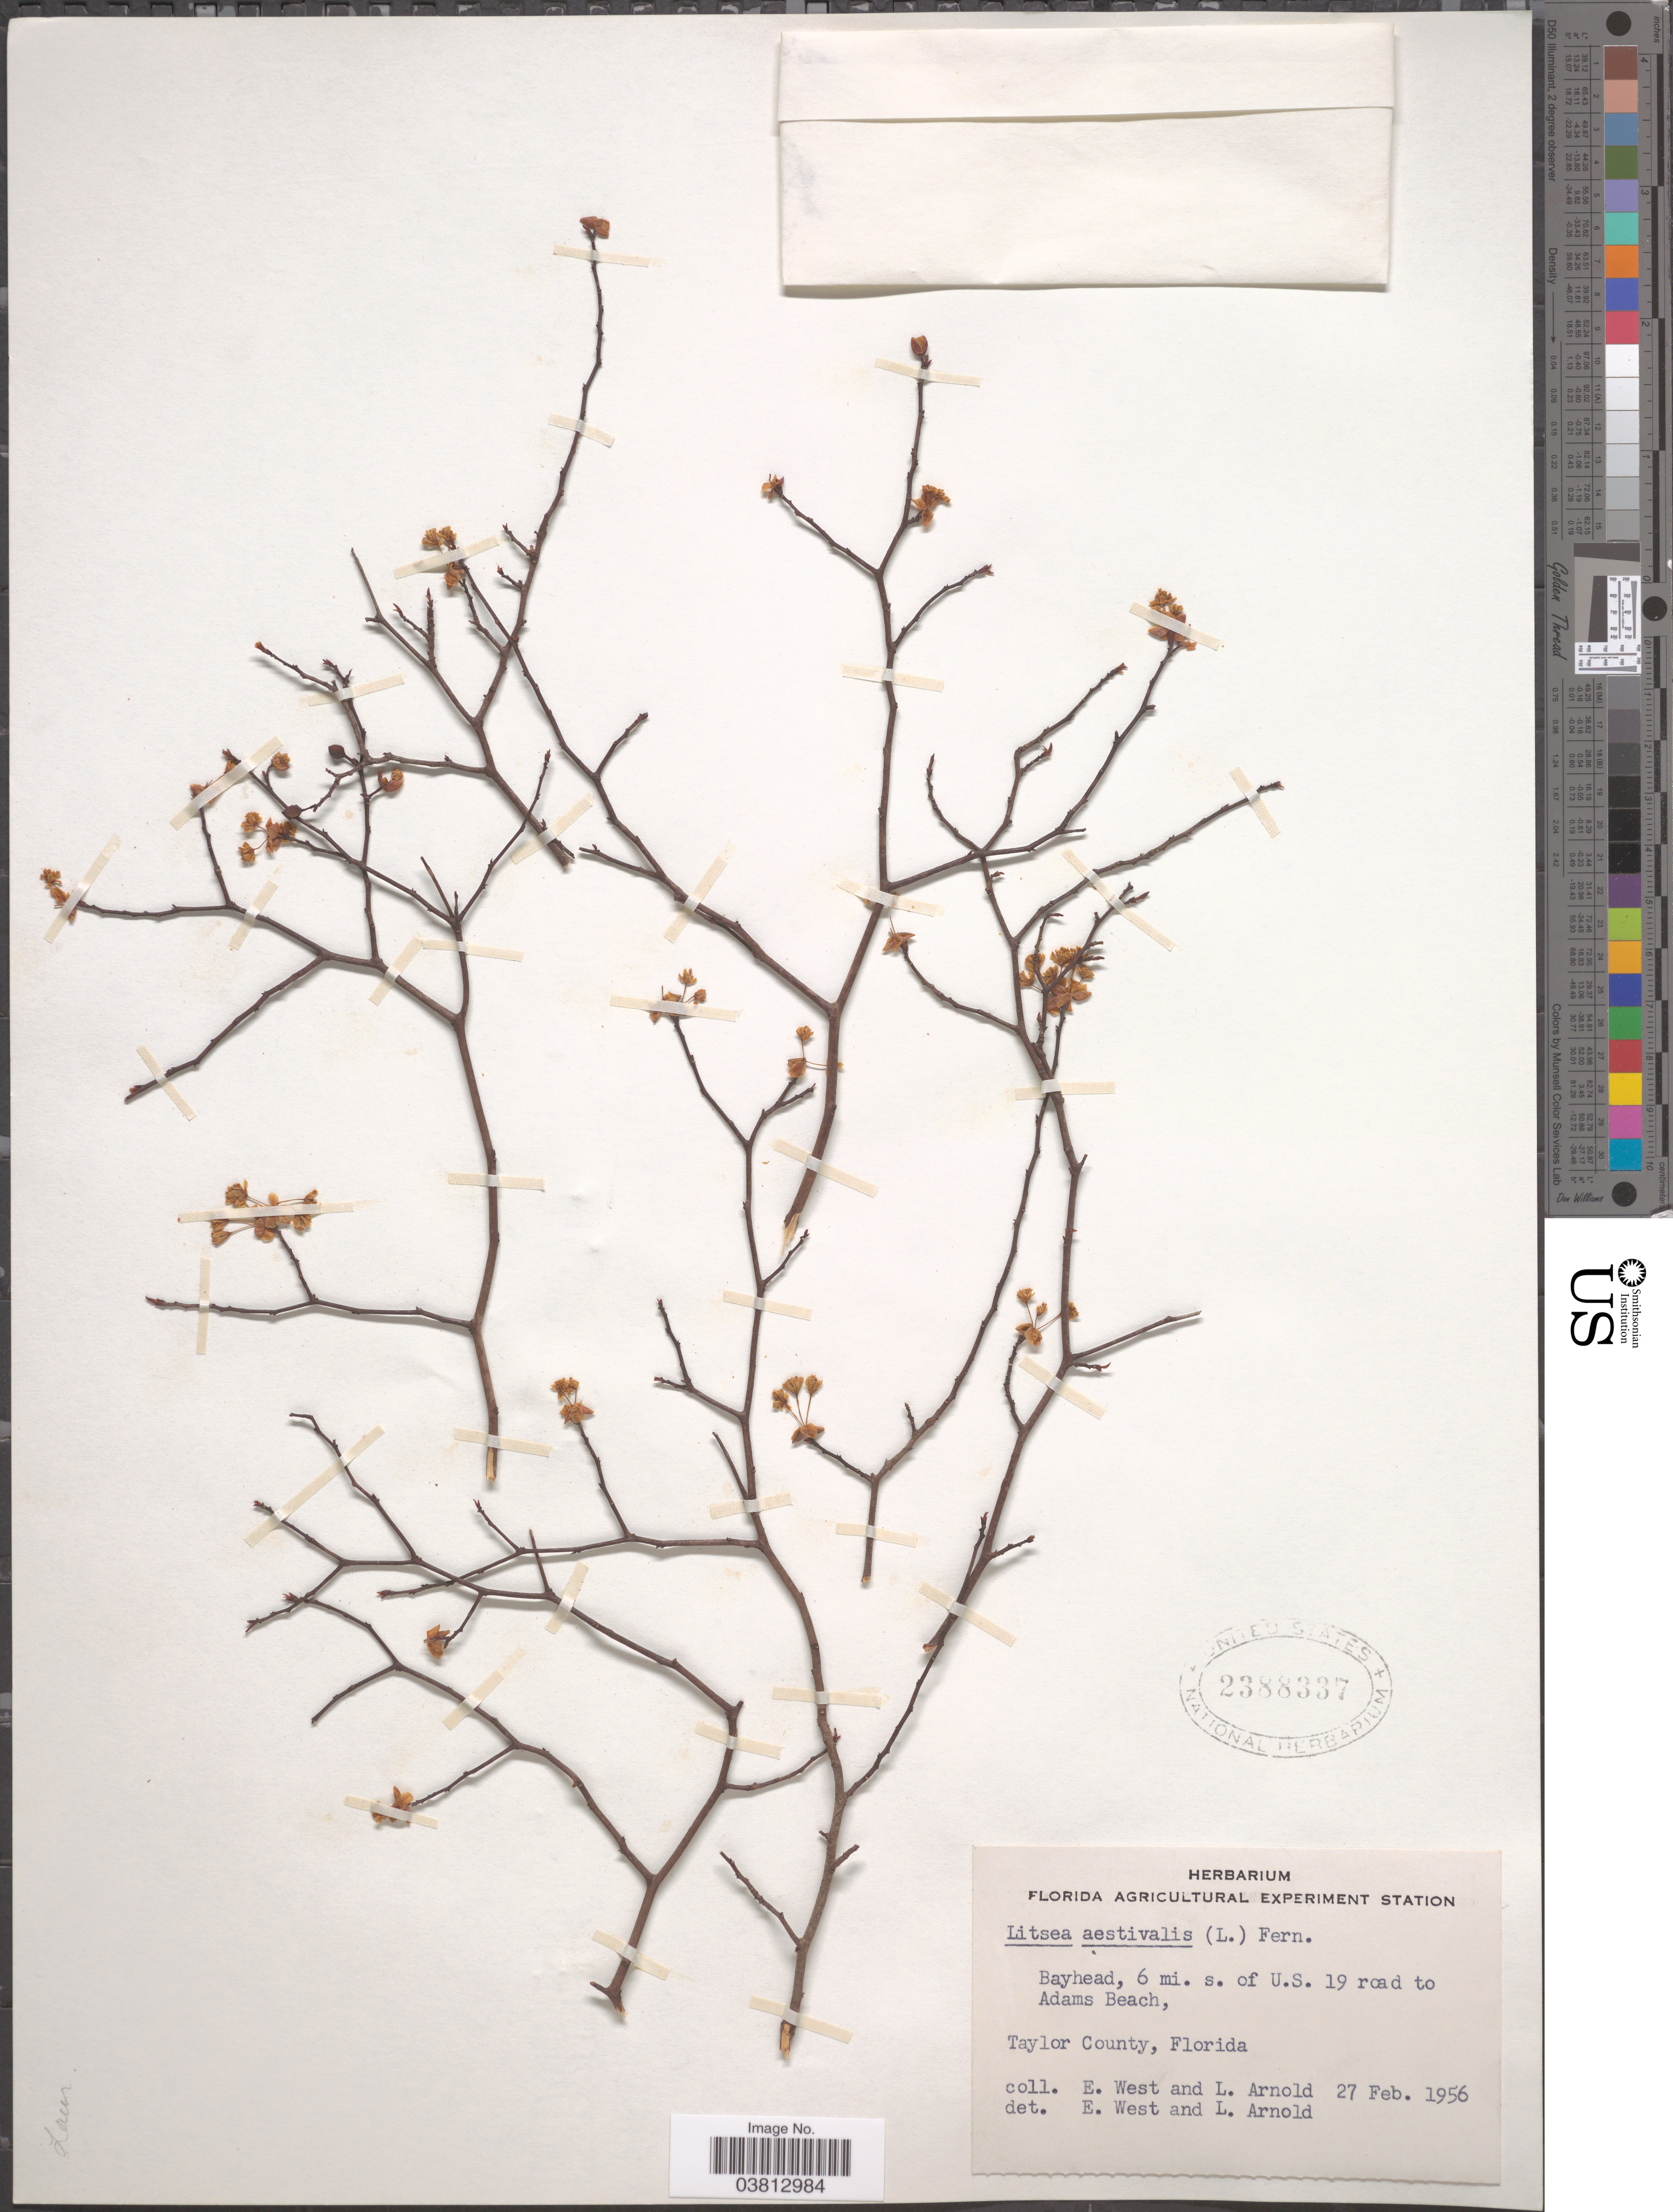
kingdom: Plantae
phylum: Tracheophyta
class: Magnoliopsida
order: Laurales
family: Lauraceae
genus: Litsea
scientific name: Litsea aestivalis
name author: (L.) Fernald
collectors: E. West & L. Arnold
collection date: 1956-02-27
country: United States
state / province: Florida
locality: Bayhead, 6 mi. s. of U. S. 19 road to Adams Beach, Taylor County.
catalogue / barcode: US 2388337